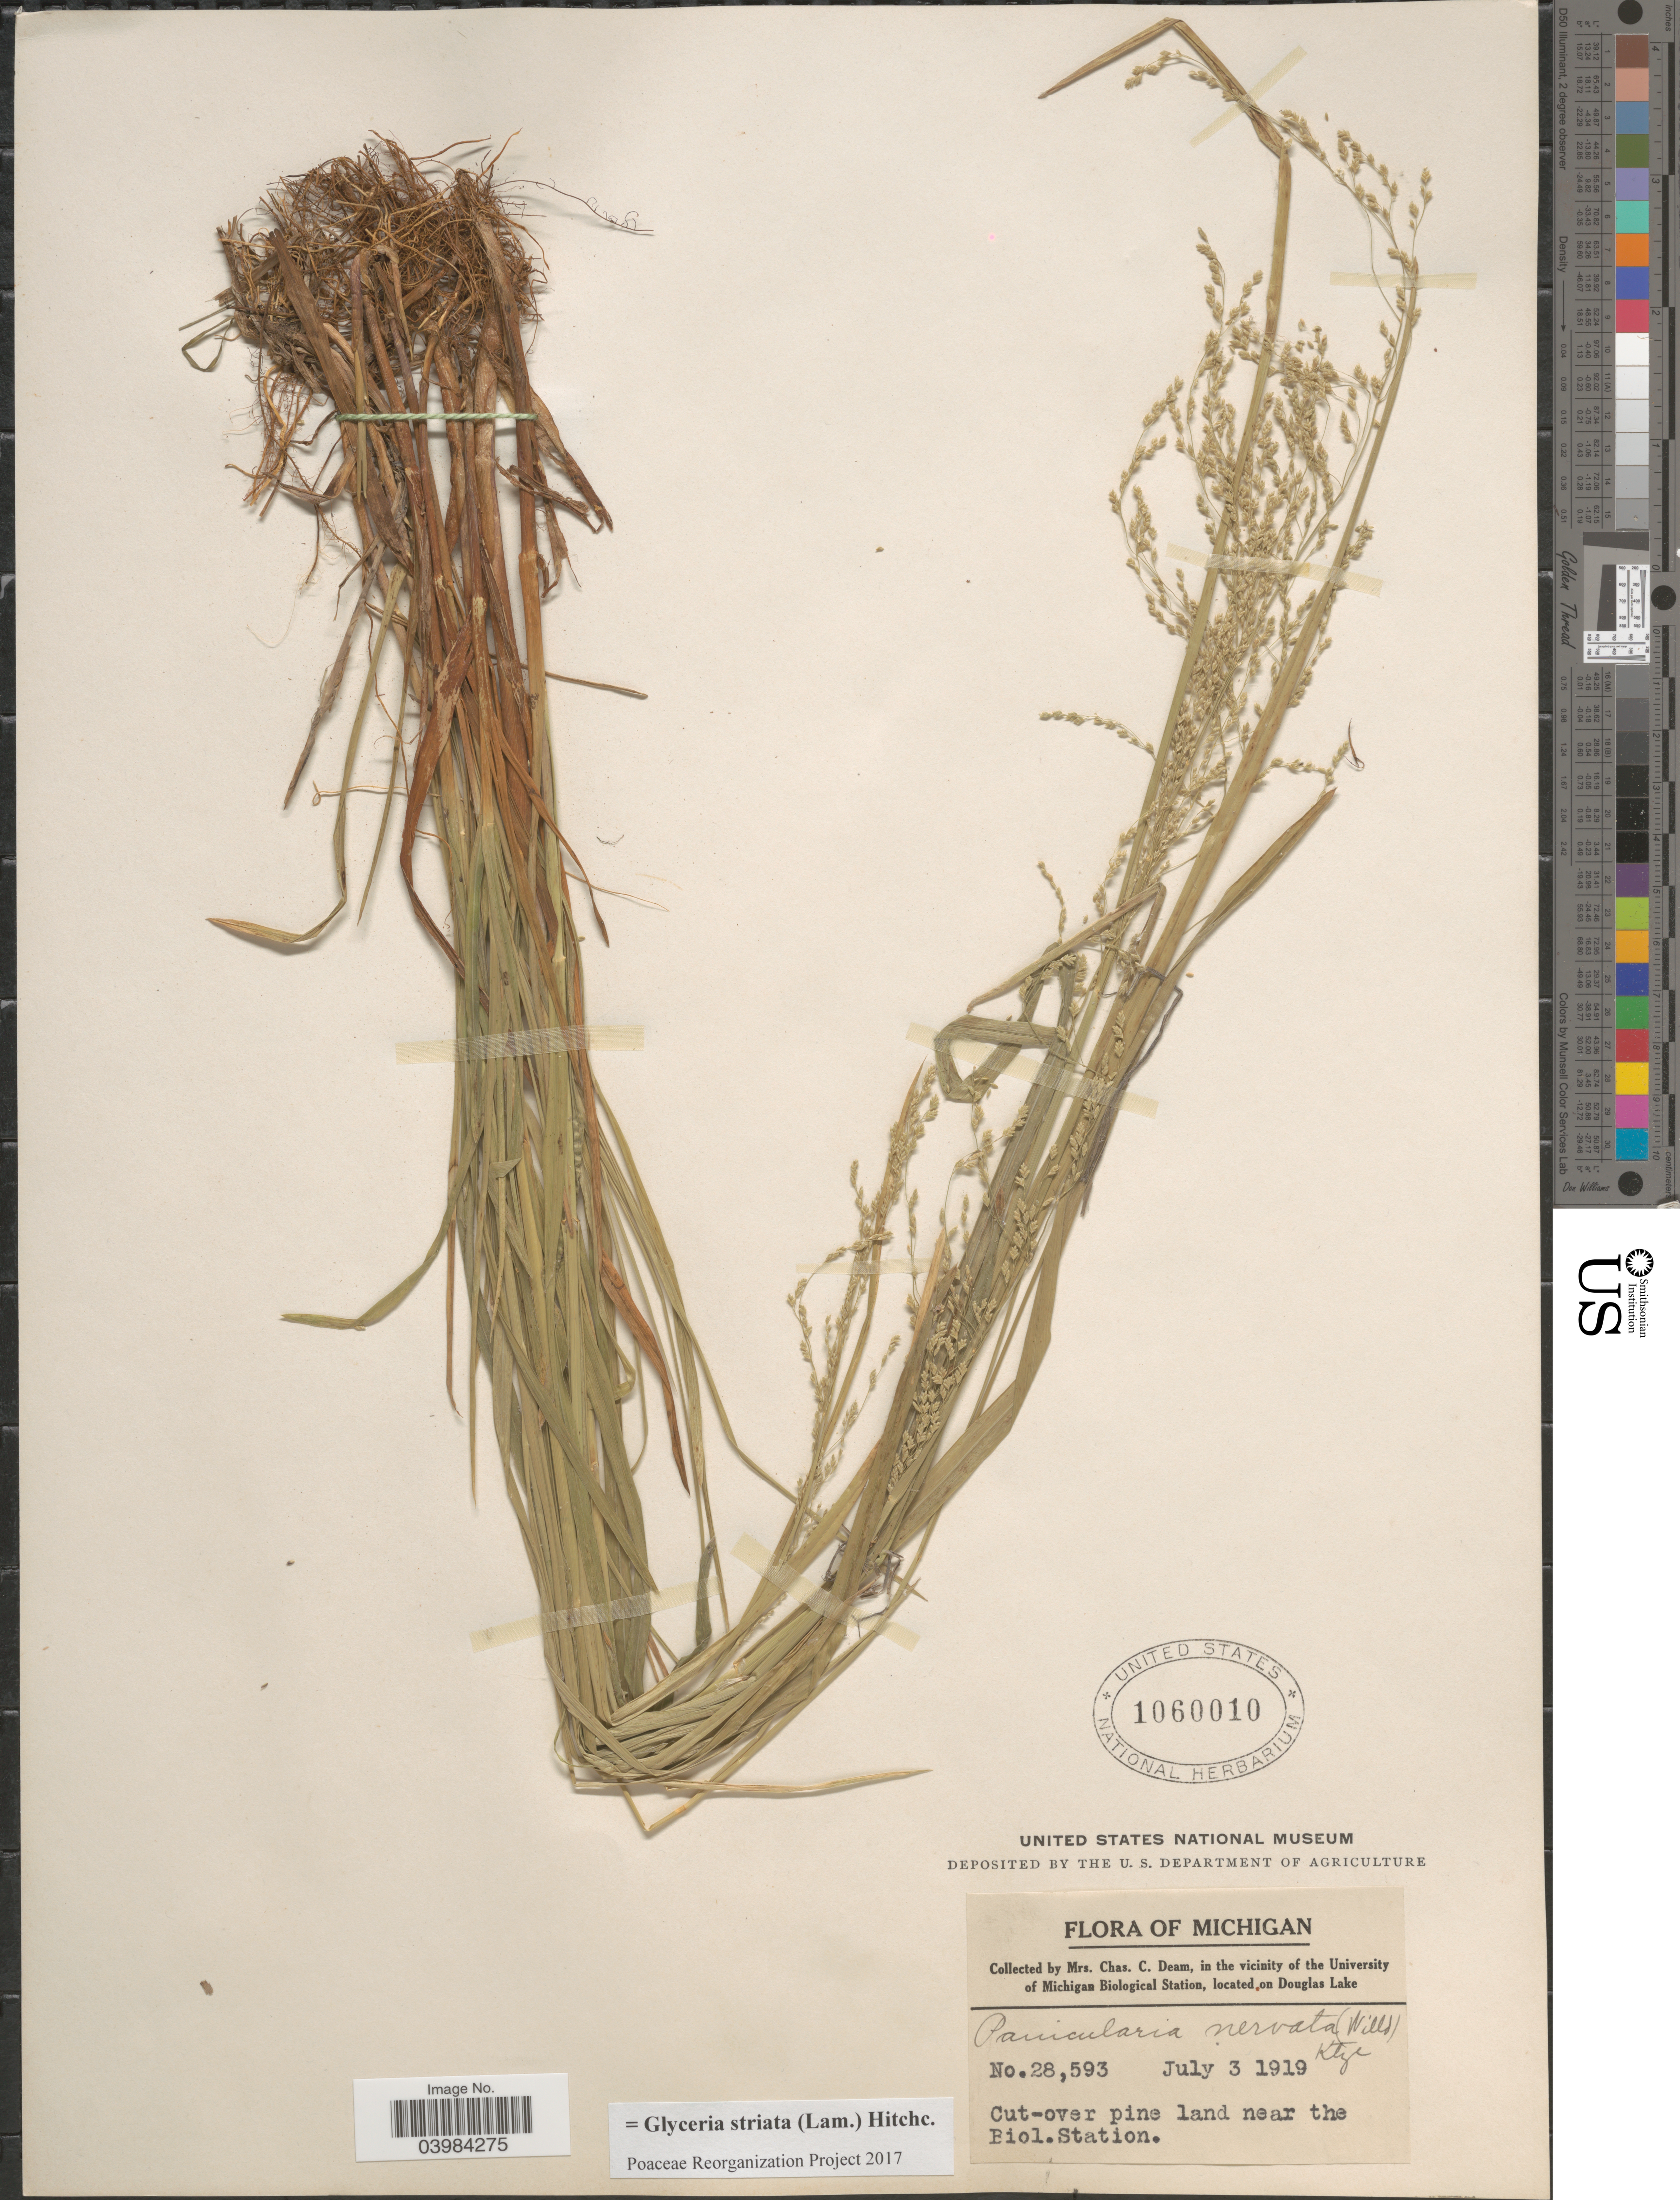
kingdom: Plantae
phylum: Tracheophyta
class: Liliopsida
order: Poales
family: Poaceae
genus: Glyceria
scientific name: Glyceria striata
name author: (Lam.) Hitchc.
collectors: C. Deam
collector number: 28593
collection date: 1919-07-03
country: United States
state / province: Michigan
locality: In the vicinity of the University of Michigan Biological Station, located on Douglas Lake. Cut-over pine land near the Biol. Station.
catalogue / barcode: US 1060010